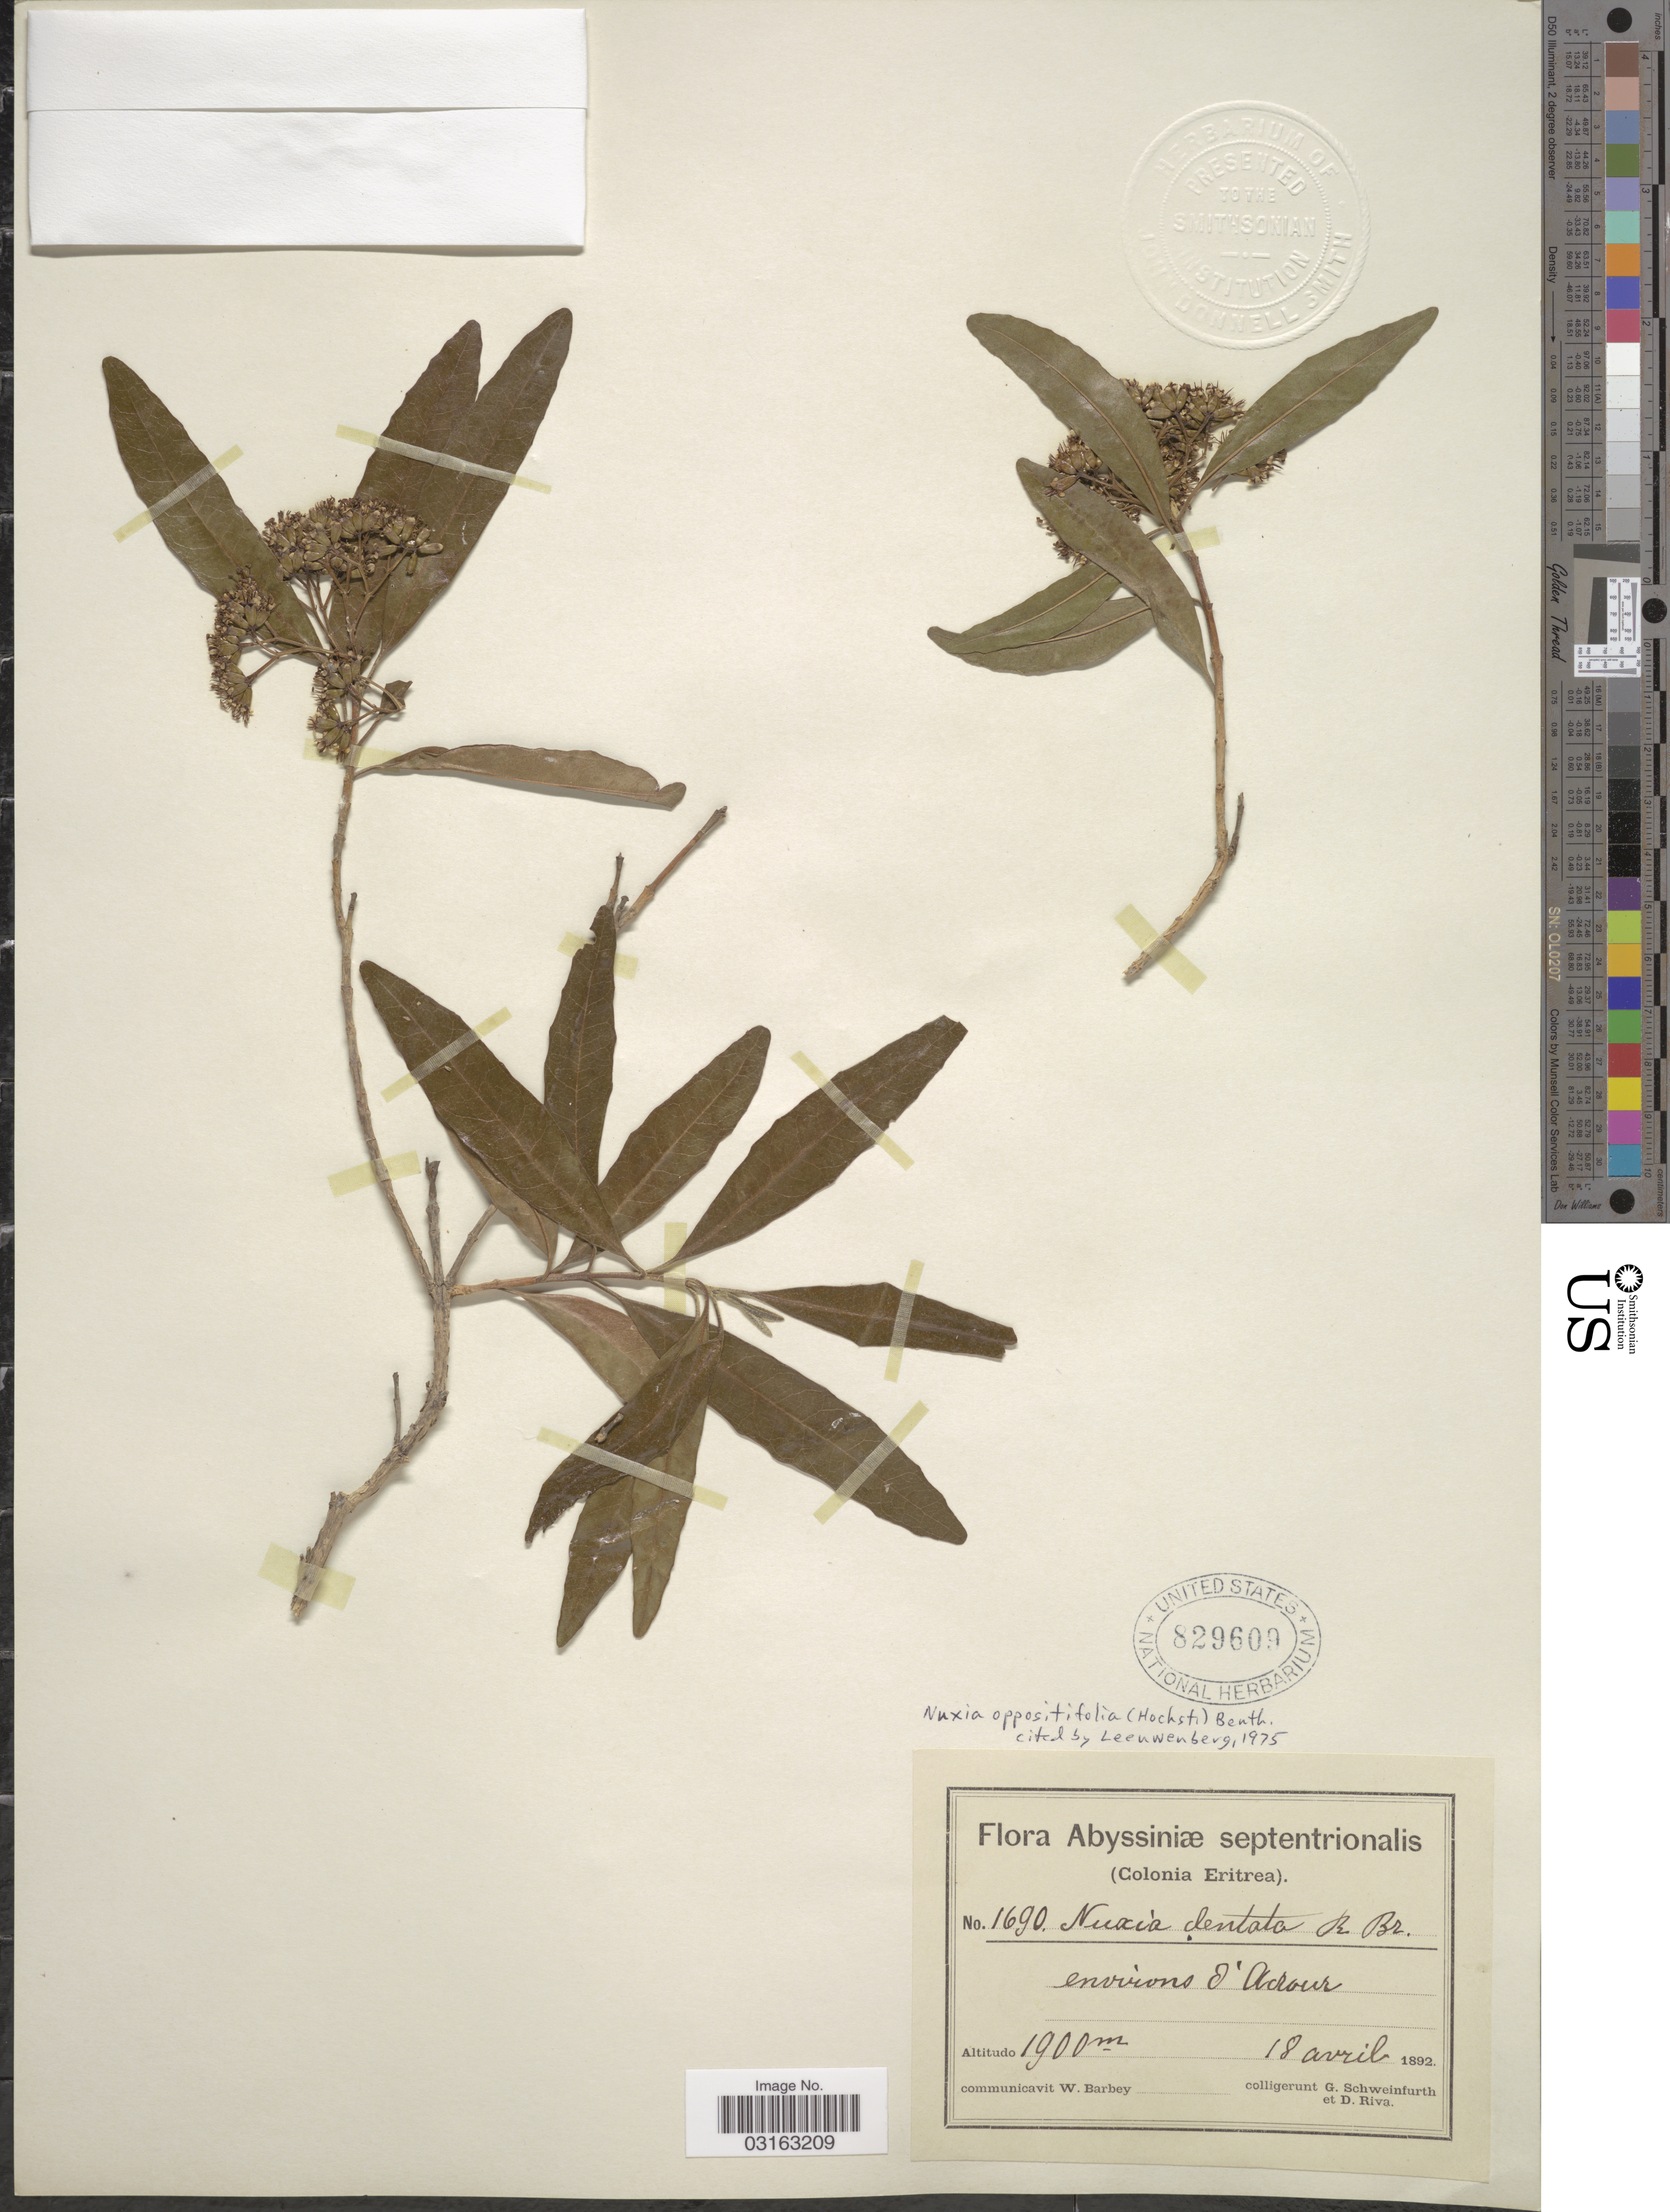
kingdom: Plantae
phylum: Tracheophyta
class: Magnoliopsida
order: Lamiales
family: Stilbaceae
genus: Nuxia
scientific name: Nuxia oppositifolia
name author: (Hochst.) Benth.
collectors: G. A. Schweinfurth (herbarium) & D. Riva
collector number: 1690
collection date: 1892-04-18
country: Eritrea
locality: Abyssiniæ septentrionalis. (Colonia Eritrea). Environs d'Acrour.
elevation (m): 1900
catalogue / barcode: US 829609